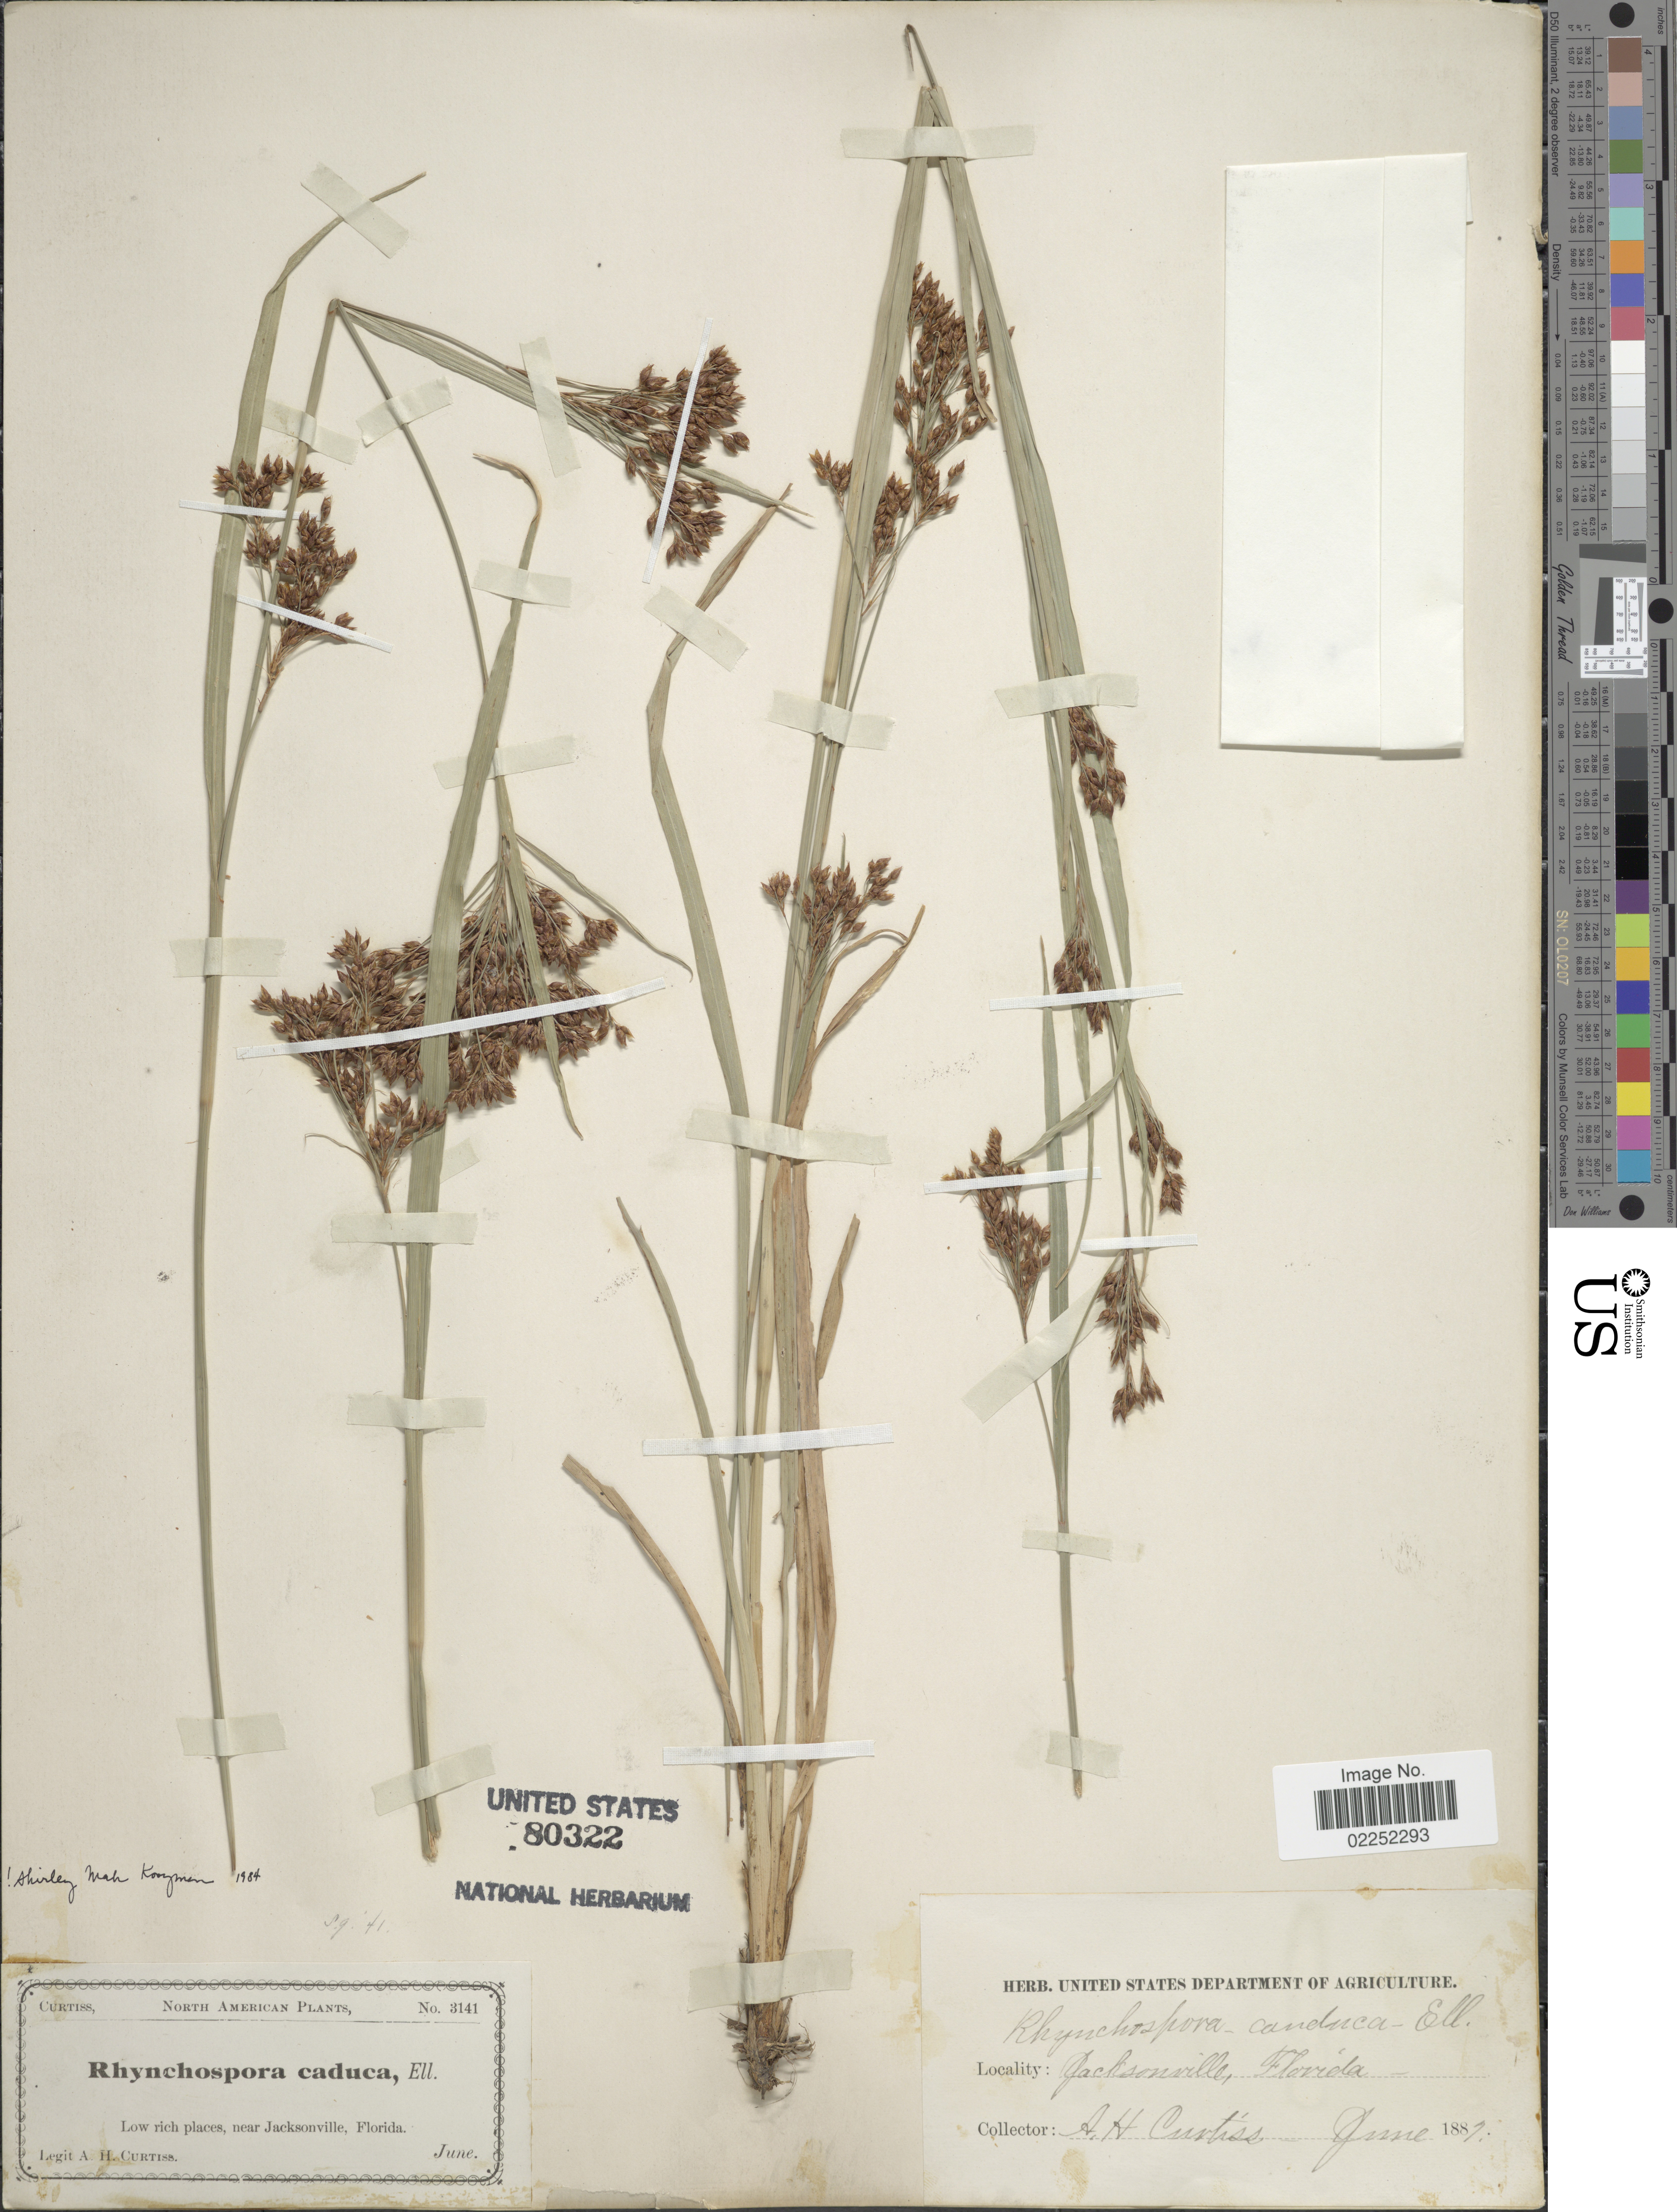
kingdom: Plantae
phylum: Tracheophyta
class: Liliopsida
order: Poales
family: Cyperaceae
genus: Rhynchospora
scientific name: Rhynchospora caduca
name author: Elliott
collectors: A. H. Curtiss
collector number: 3141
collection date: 1889-06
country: United States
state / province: Florida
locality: Low rich places, near Jacksonville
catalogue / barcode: US 80322